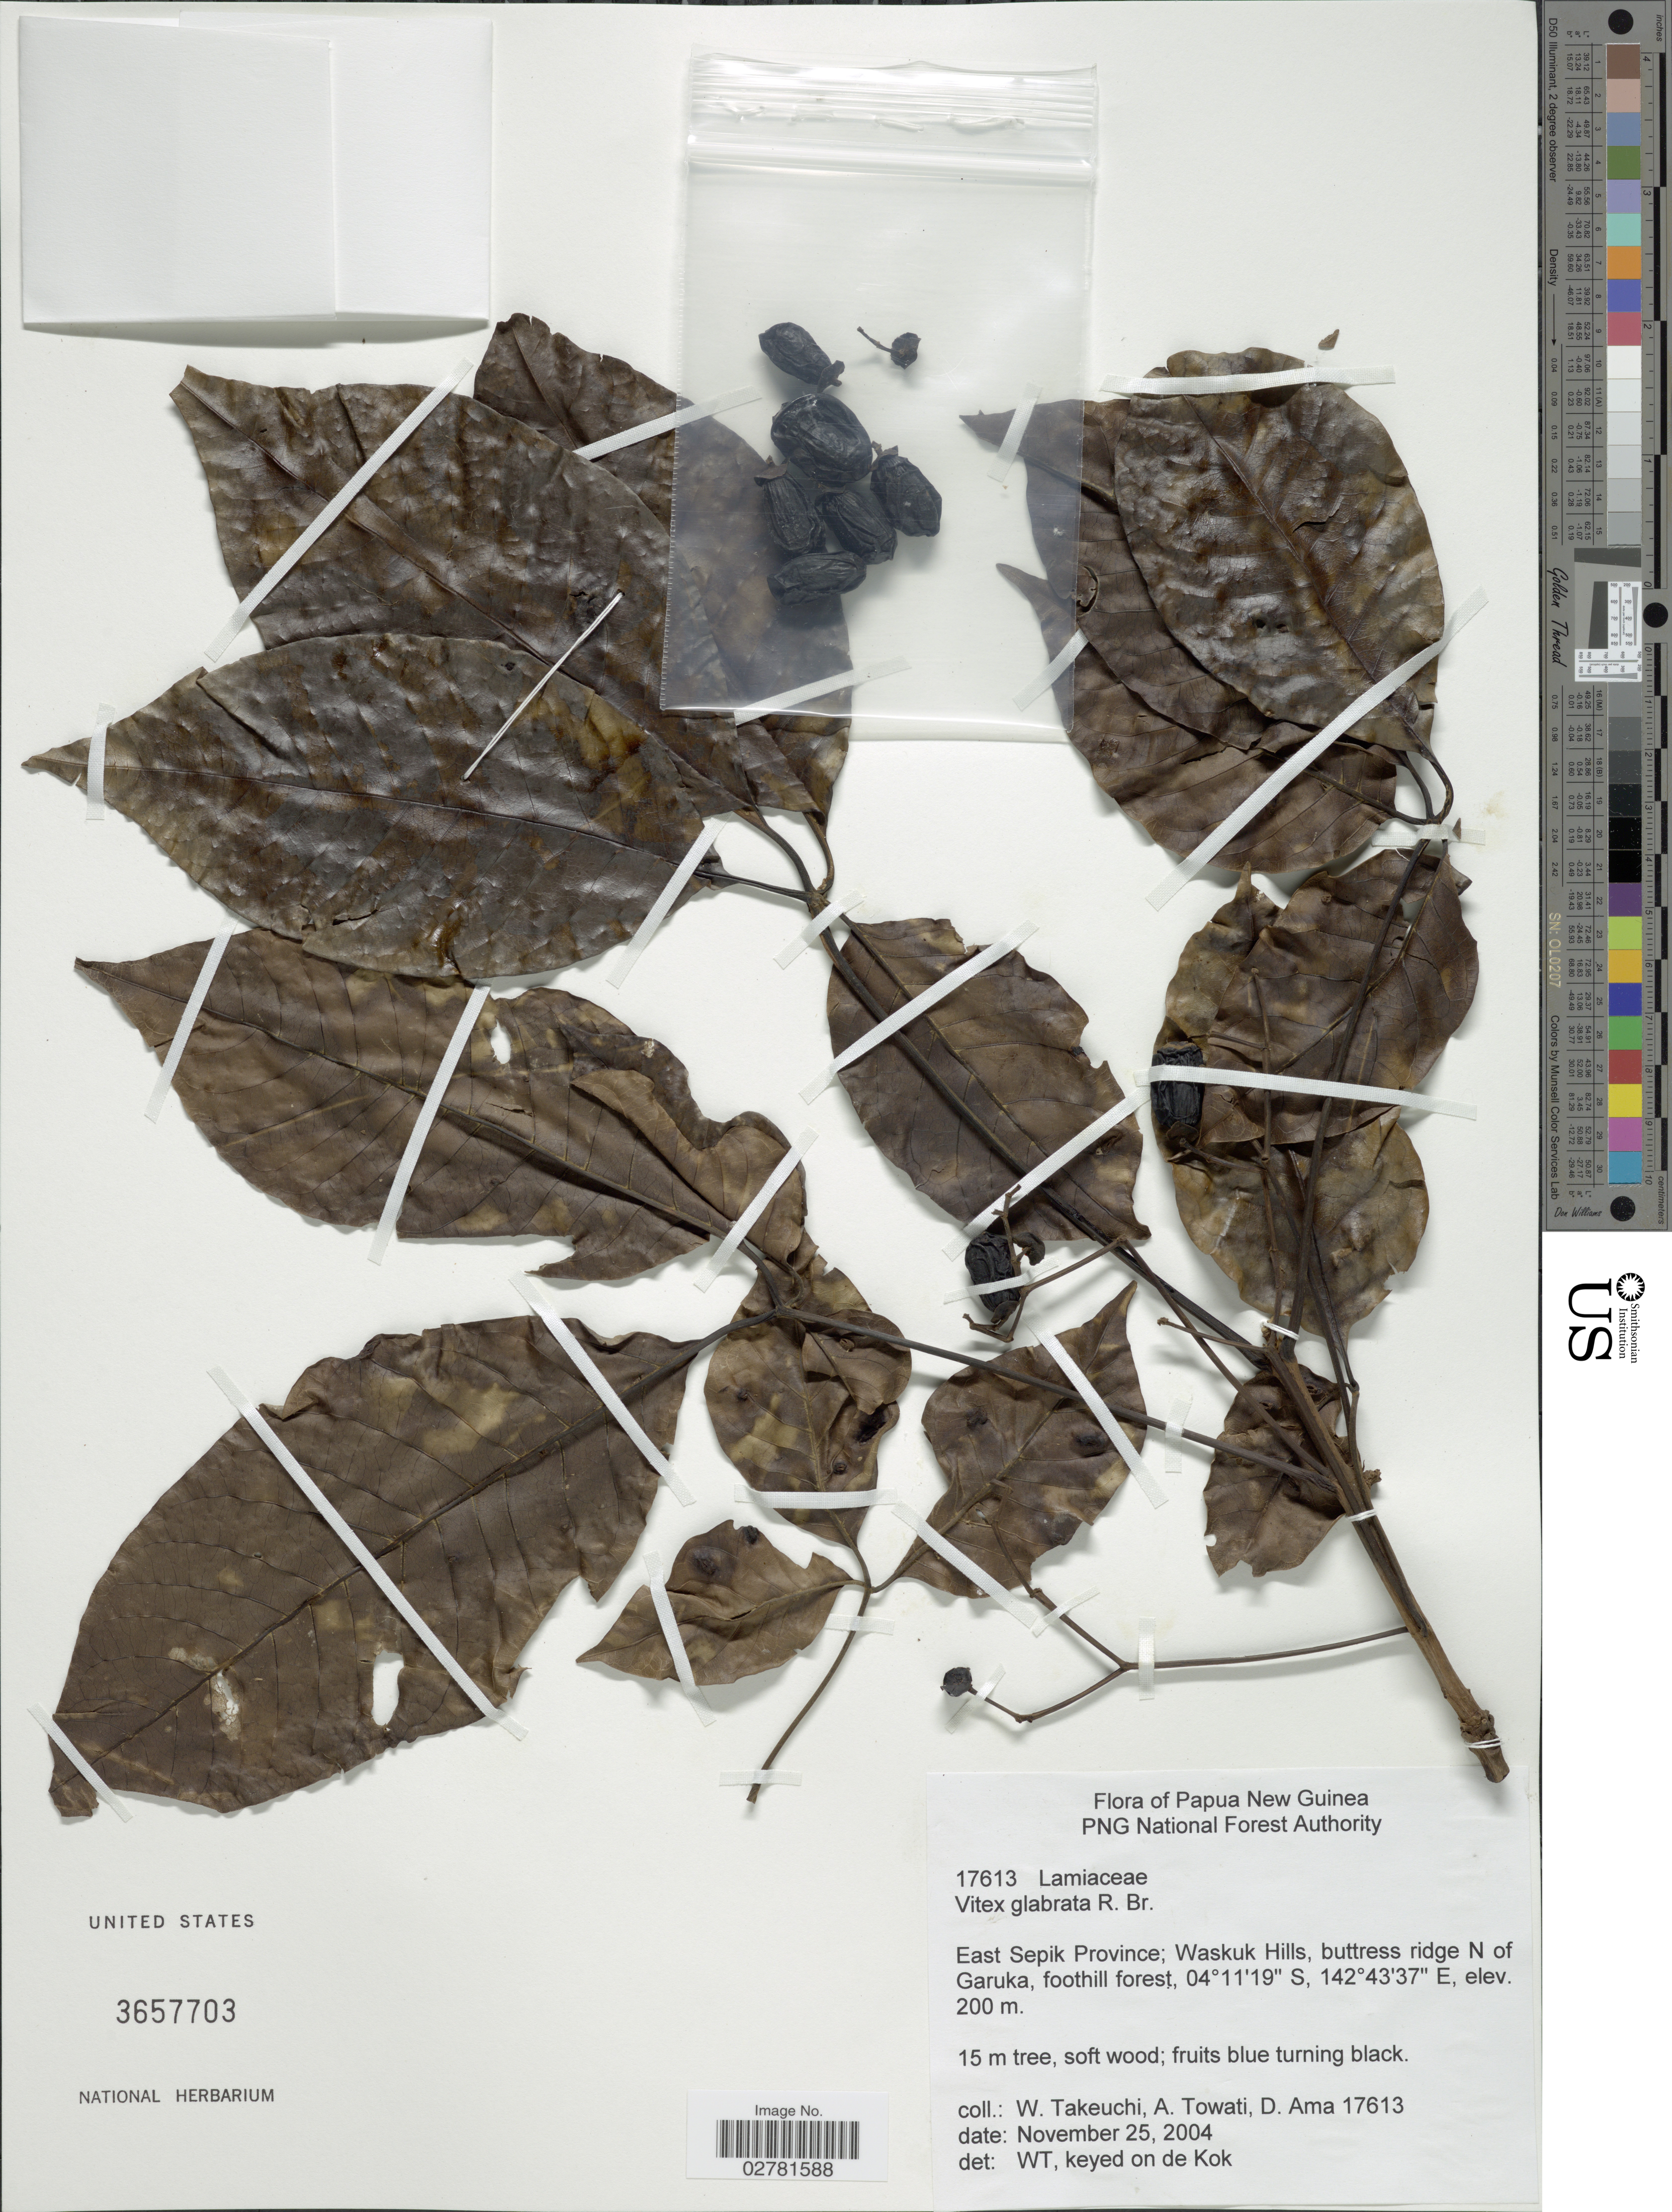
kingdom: Plantae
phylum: Tracheophyta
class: Magnoliopsida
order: Lamiales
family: Lamiaceae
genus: Vitex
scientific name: Vitex glabrata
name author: R. Br.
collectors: W. Takeuchi, A. Towati & D. Ama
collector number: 17613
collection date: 2004-11-25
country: Papua New Guinea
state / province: East Sepik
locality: Waskuk Hills, buttress ridge N of Garuka, foothill forest.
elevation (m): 200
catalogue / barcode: US 3657703